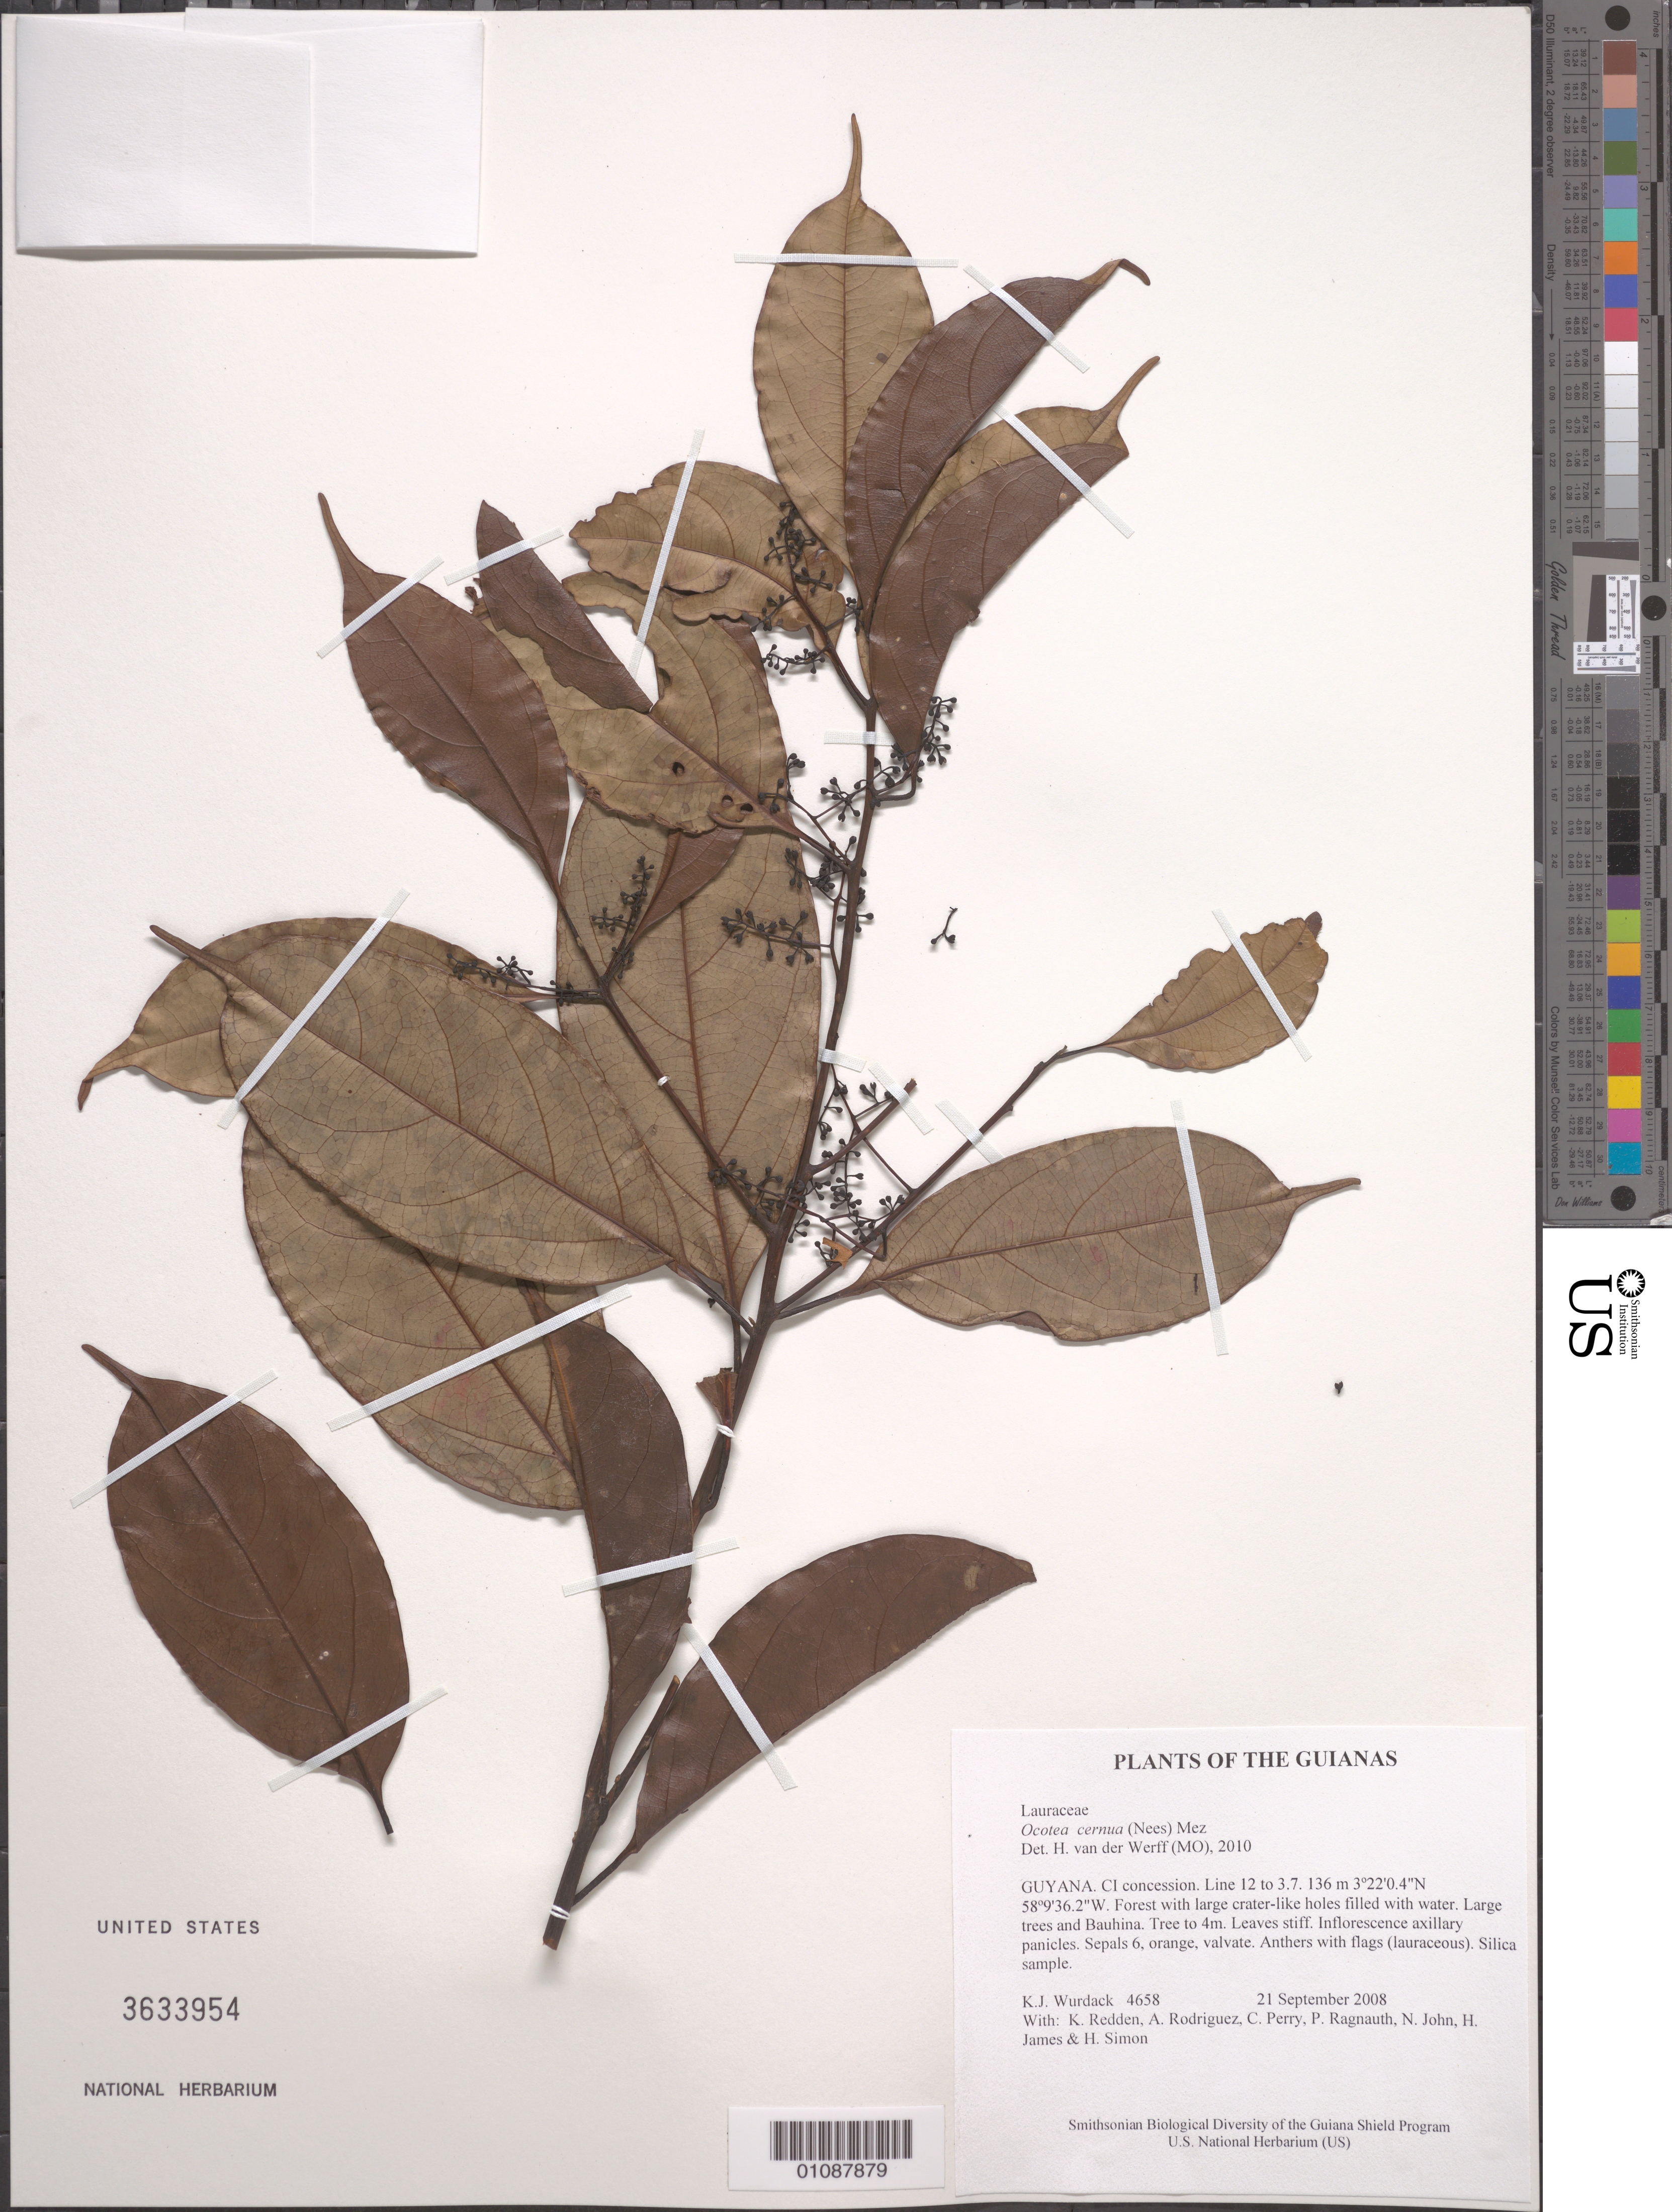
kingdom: Plantae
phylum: Tracheophyta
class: Magnoliopsida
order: Laurales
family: Lauraceae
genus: Ocotea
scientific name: Ocotea cernua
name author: (Nees) Mez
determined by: van der Werff, H., (MO), Missouri Botanical Garden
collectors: K. Wurdack, K. M. Redden, A. Rodriguez, C. Perry, P. Ragnauth, N. John, H. James & H. Simon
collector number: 4658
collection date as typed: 21 September 2008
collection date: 2008-09-21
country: Guyana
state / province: U. Takutu-U. Essequibo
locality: CI concession. Line 12 to 3.7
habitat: Forest with large crater-like holes filled with water. Large trees and Bauhina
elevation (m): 136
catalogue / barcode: US 3633954